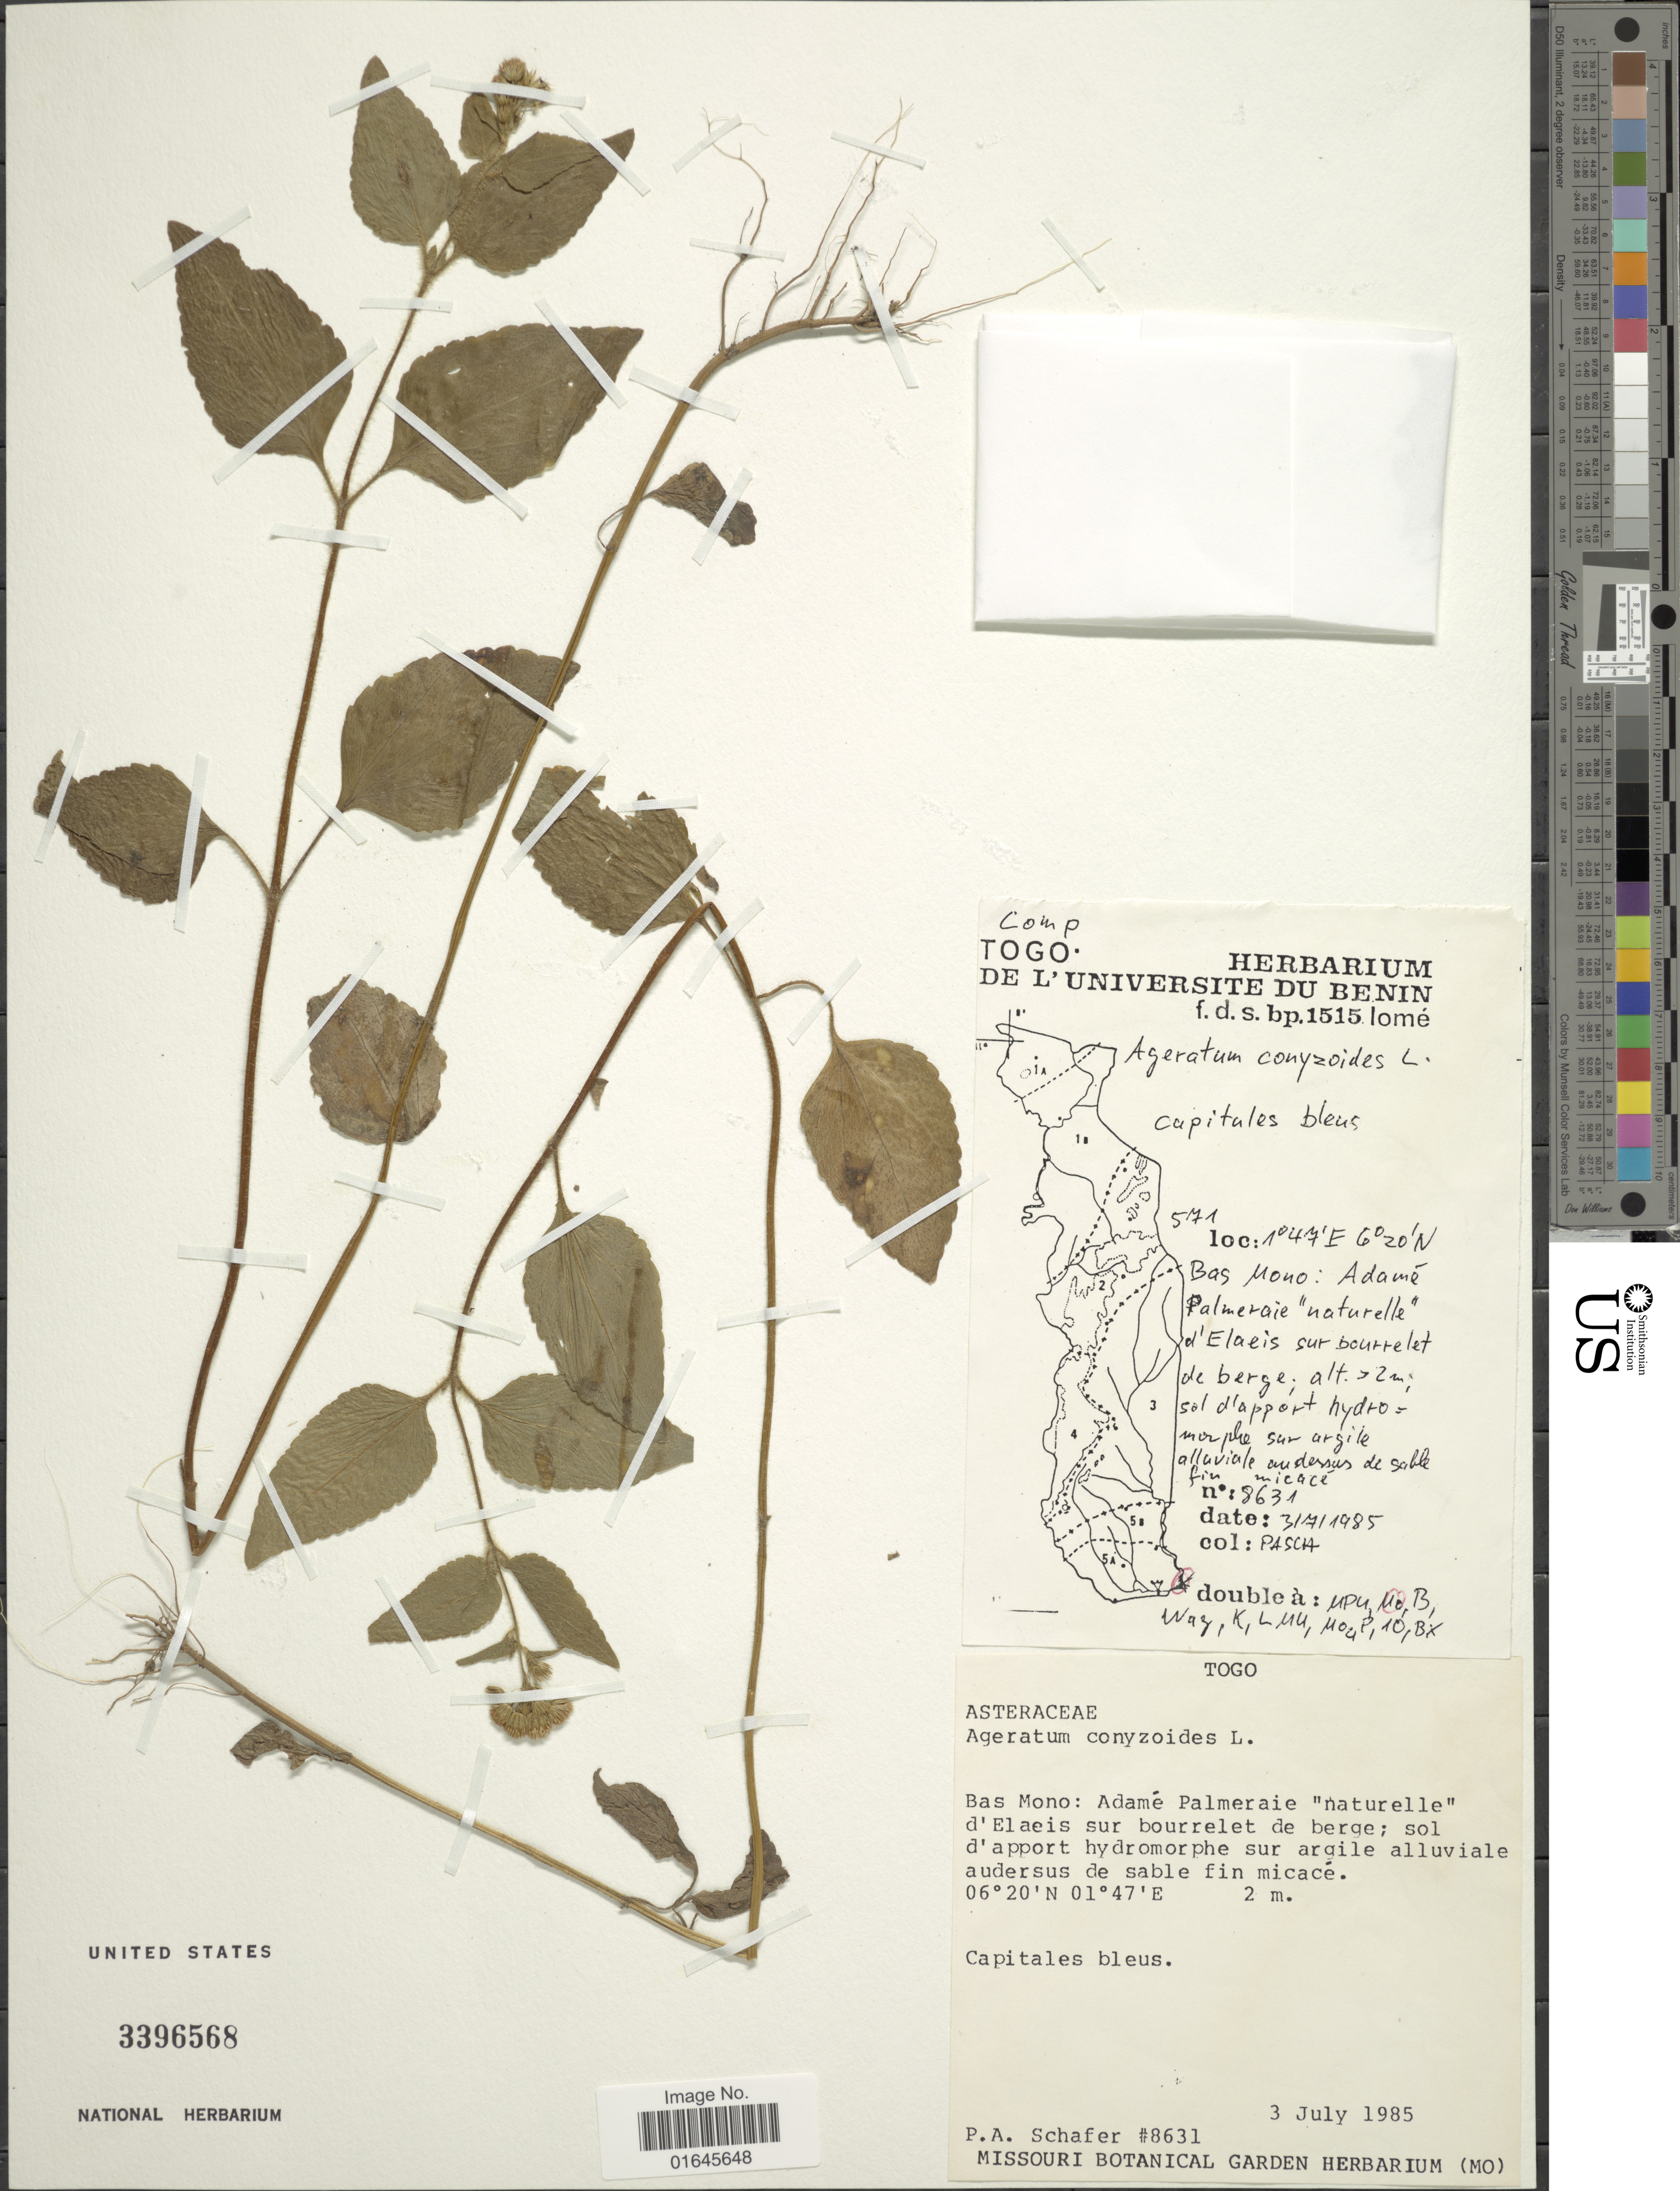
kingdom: Plantae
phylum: Tracheophyta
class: Magnoliopsida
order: Asterales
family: Asteraceae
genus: Ageratum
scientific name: Ageratum conyzoides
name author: L.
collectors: P. Schafer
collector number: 8631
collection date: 1985-07-03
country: Benin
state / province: Mono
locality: Bas Mono: Adame Palmeraie "naturelle" d'Elaeis sur bourrelet de berge.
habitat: sol d'apport hydromorphe sur agile alluviale audersus de sable fin micace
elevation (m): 2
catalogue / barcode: US 3396568